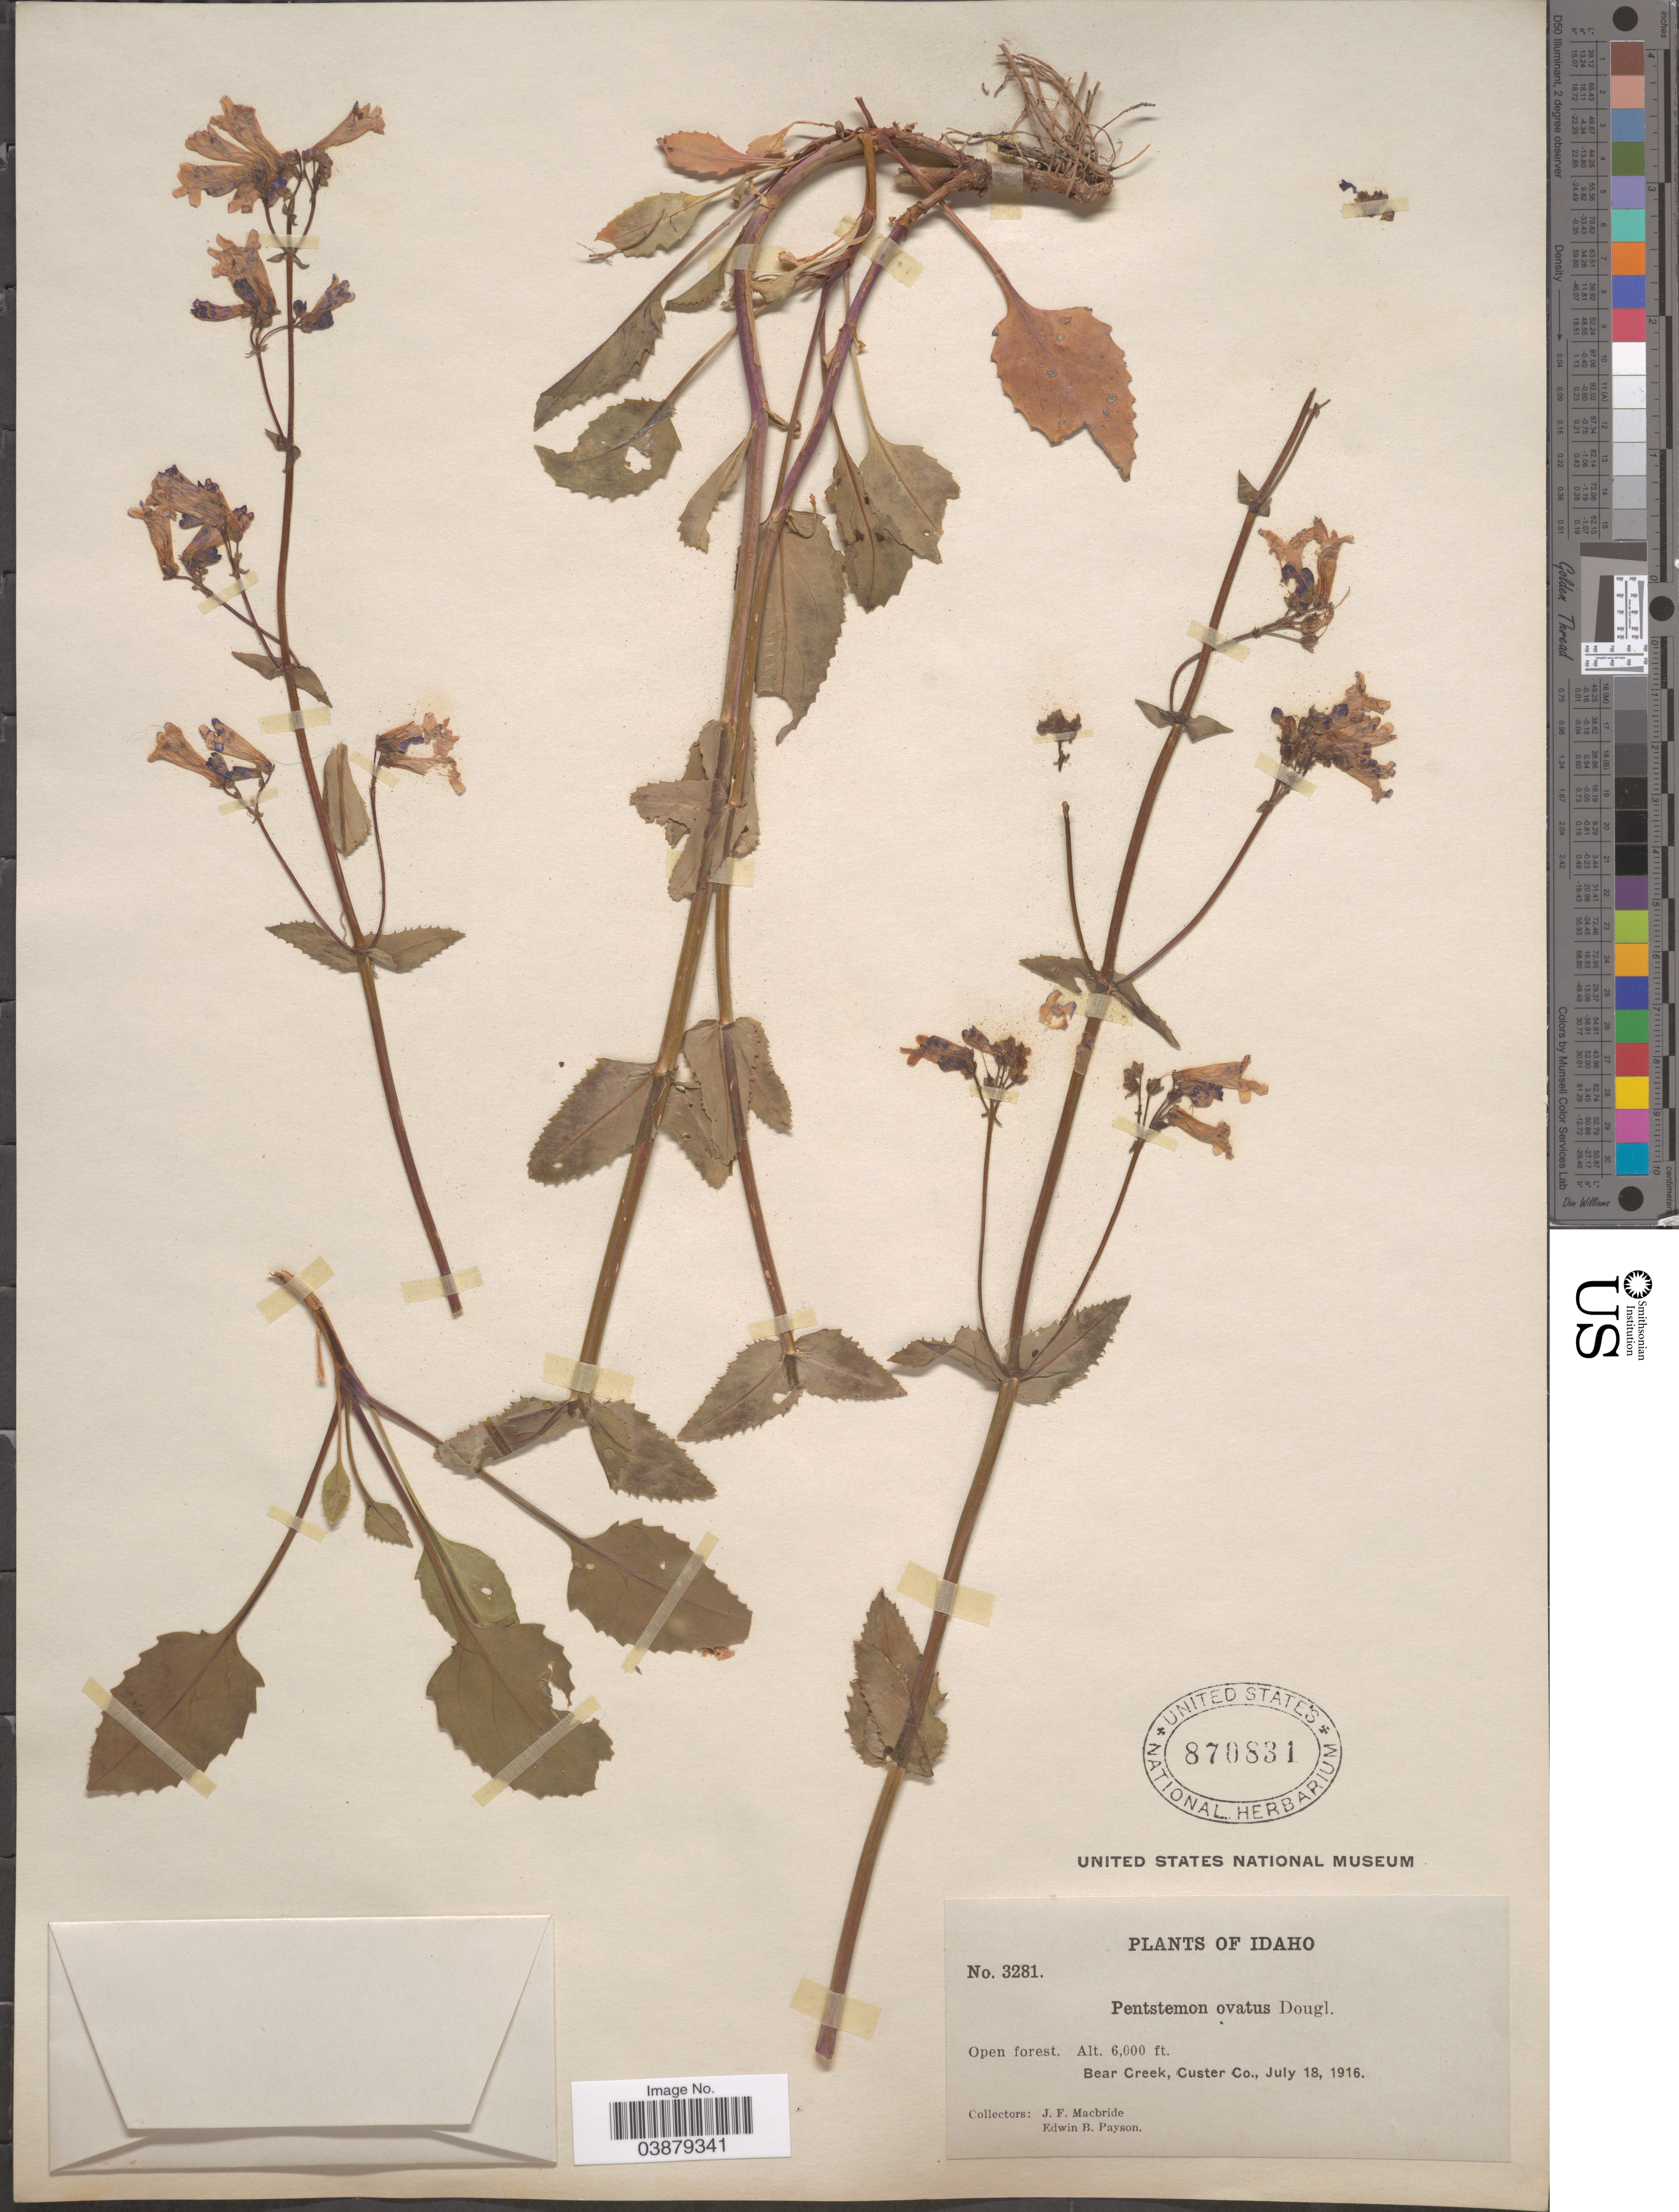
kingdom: Plantae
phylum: Tracheophyta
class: Magnoliopsida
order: Lamiales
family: Plantaginaceae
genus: Penstemon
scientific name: Penstemon wilcoxii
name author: Rydb.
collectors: J. F. Macbride & E. B. Payson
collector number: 3281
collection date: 1916-07-18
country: United States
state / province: Idaho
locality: Bear Creek, Custer Co.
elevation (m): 1829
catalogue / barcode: US 870831